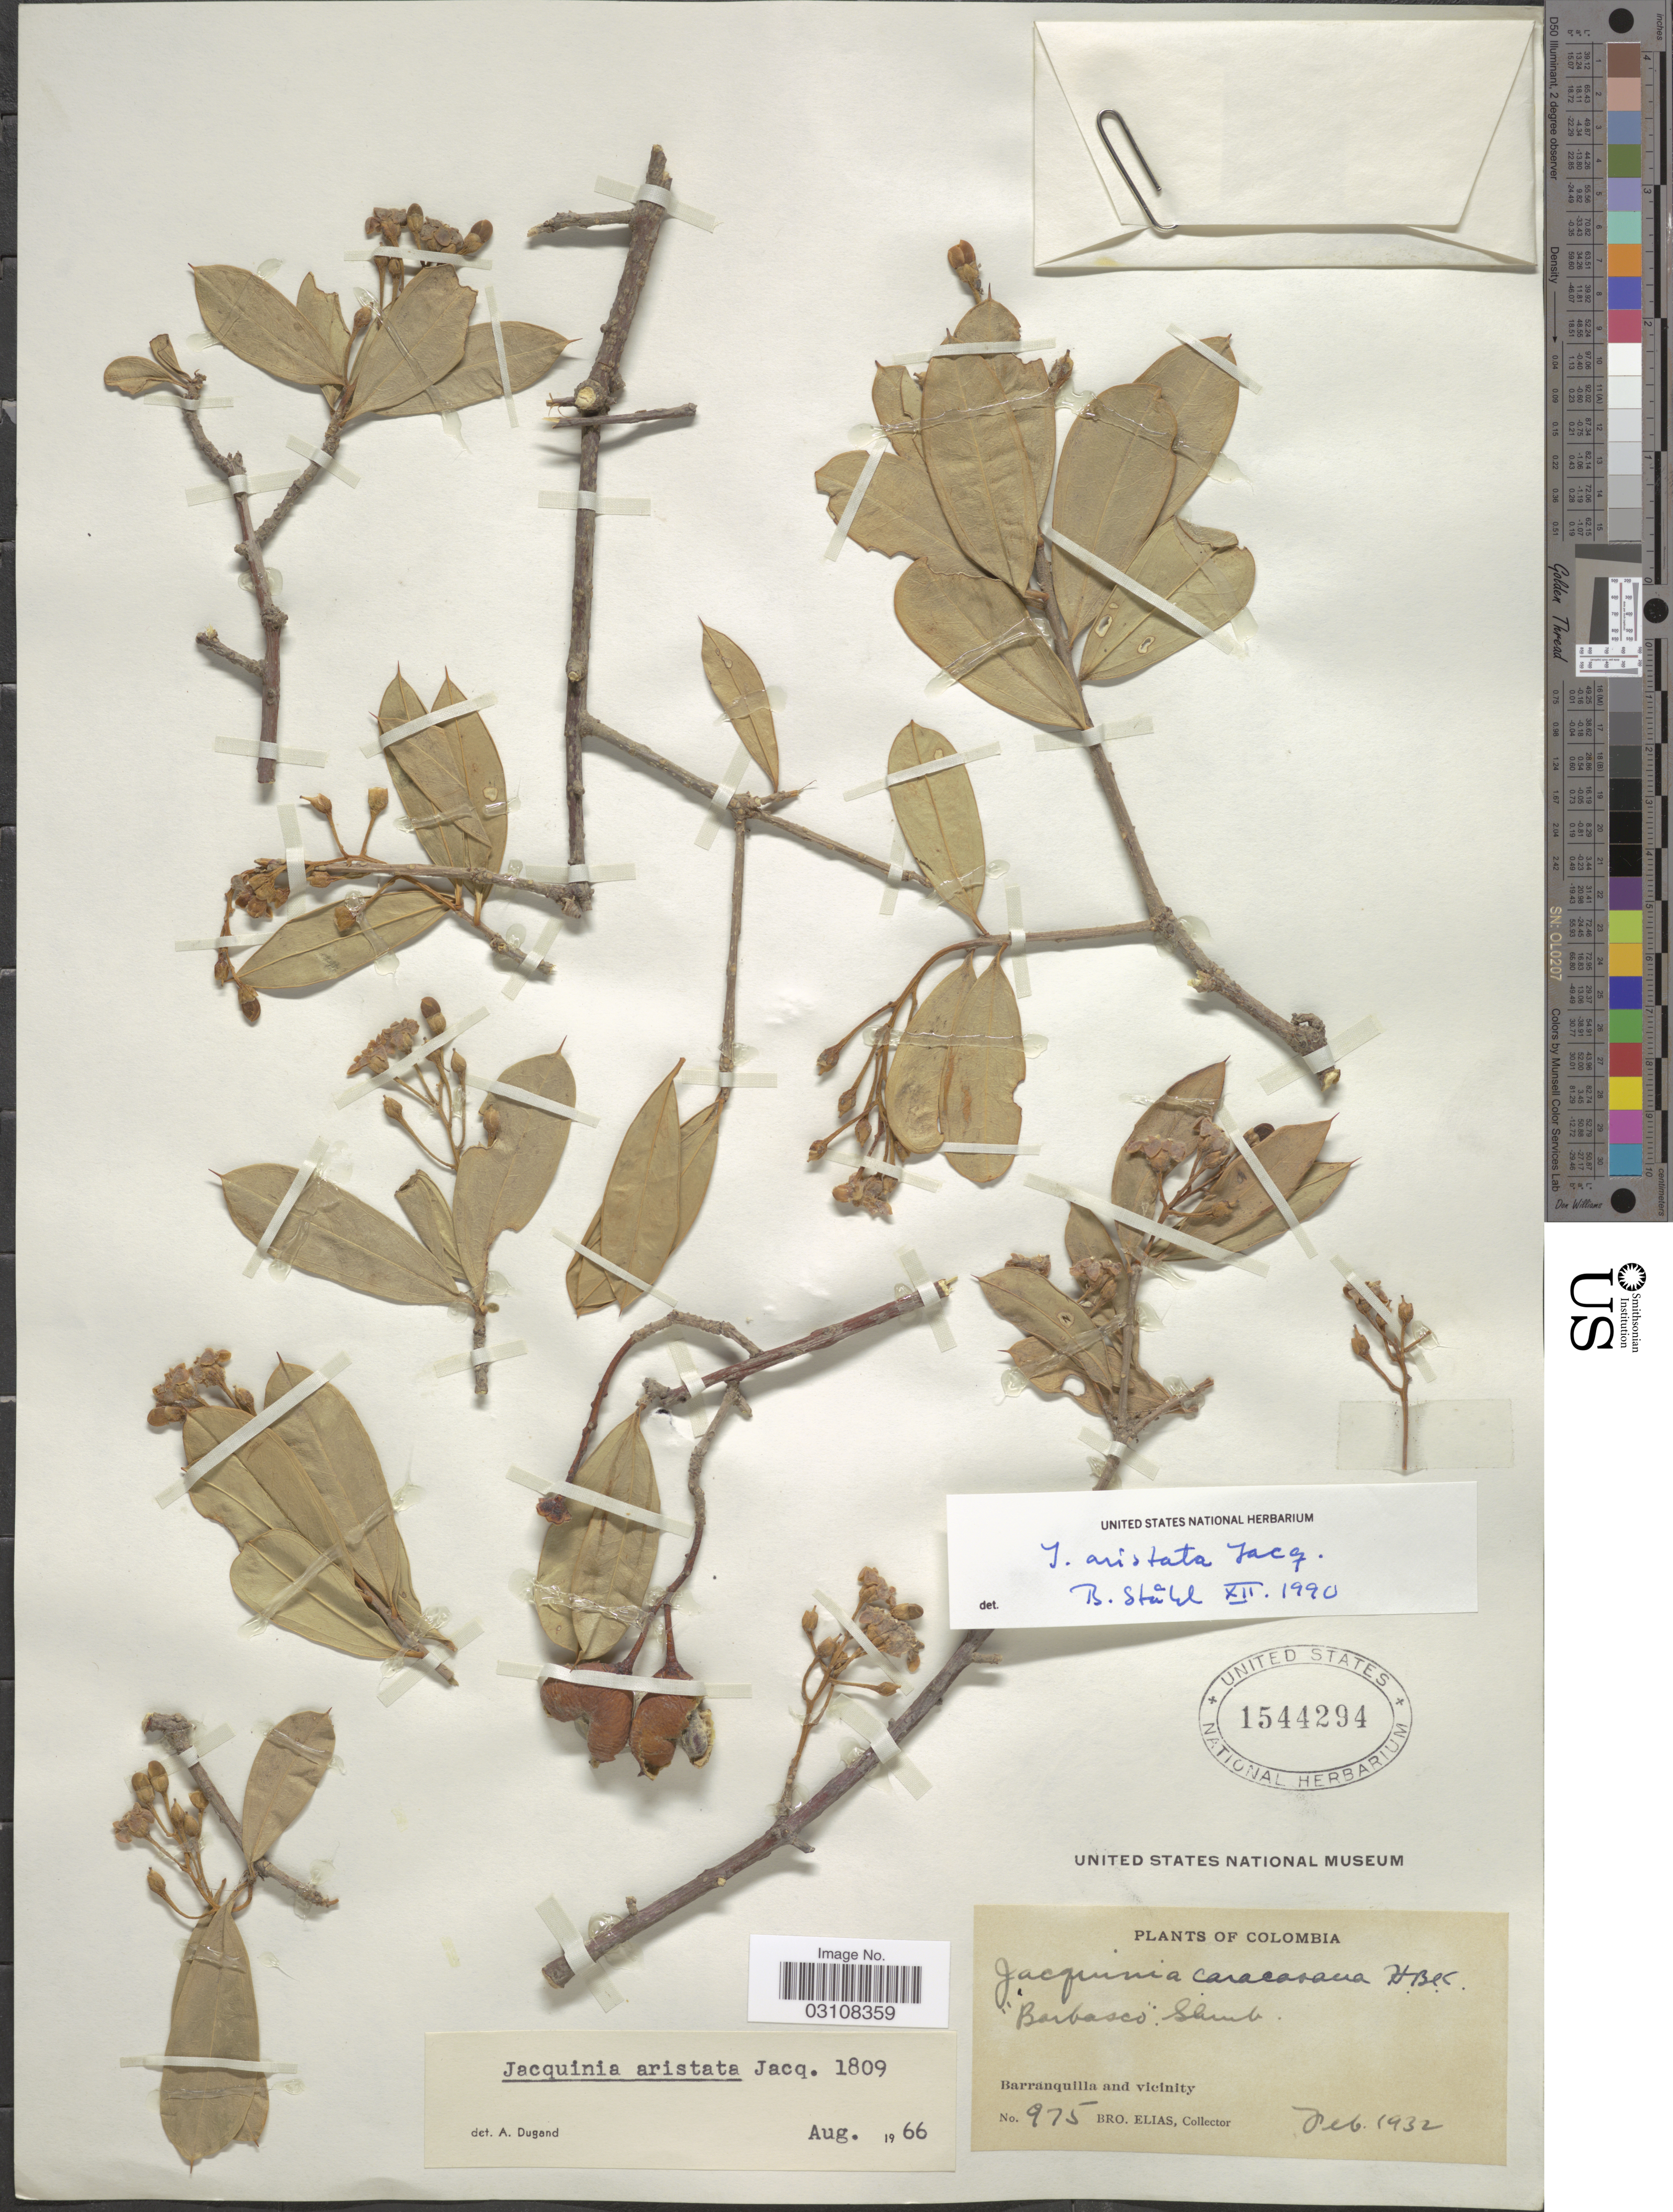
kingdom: Plantae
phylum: Tracheophyta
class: Magnoliopsida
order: Ericales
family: Primulaceae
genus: Bonellia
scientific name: Bonellia frutescens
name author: (Mill.) B. Ståhl & Källersjö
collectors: Bro. Elias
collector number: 975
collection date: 1932-02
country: Colombia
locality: Barranquilla and vicinity.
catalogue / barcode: US 1544294